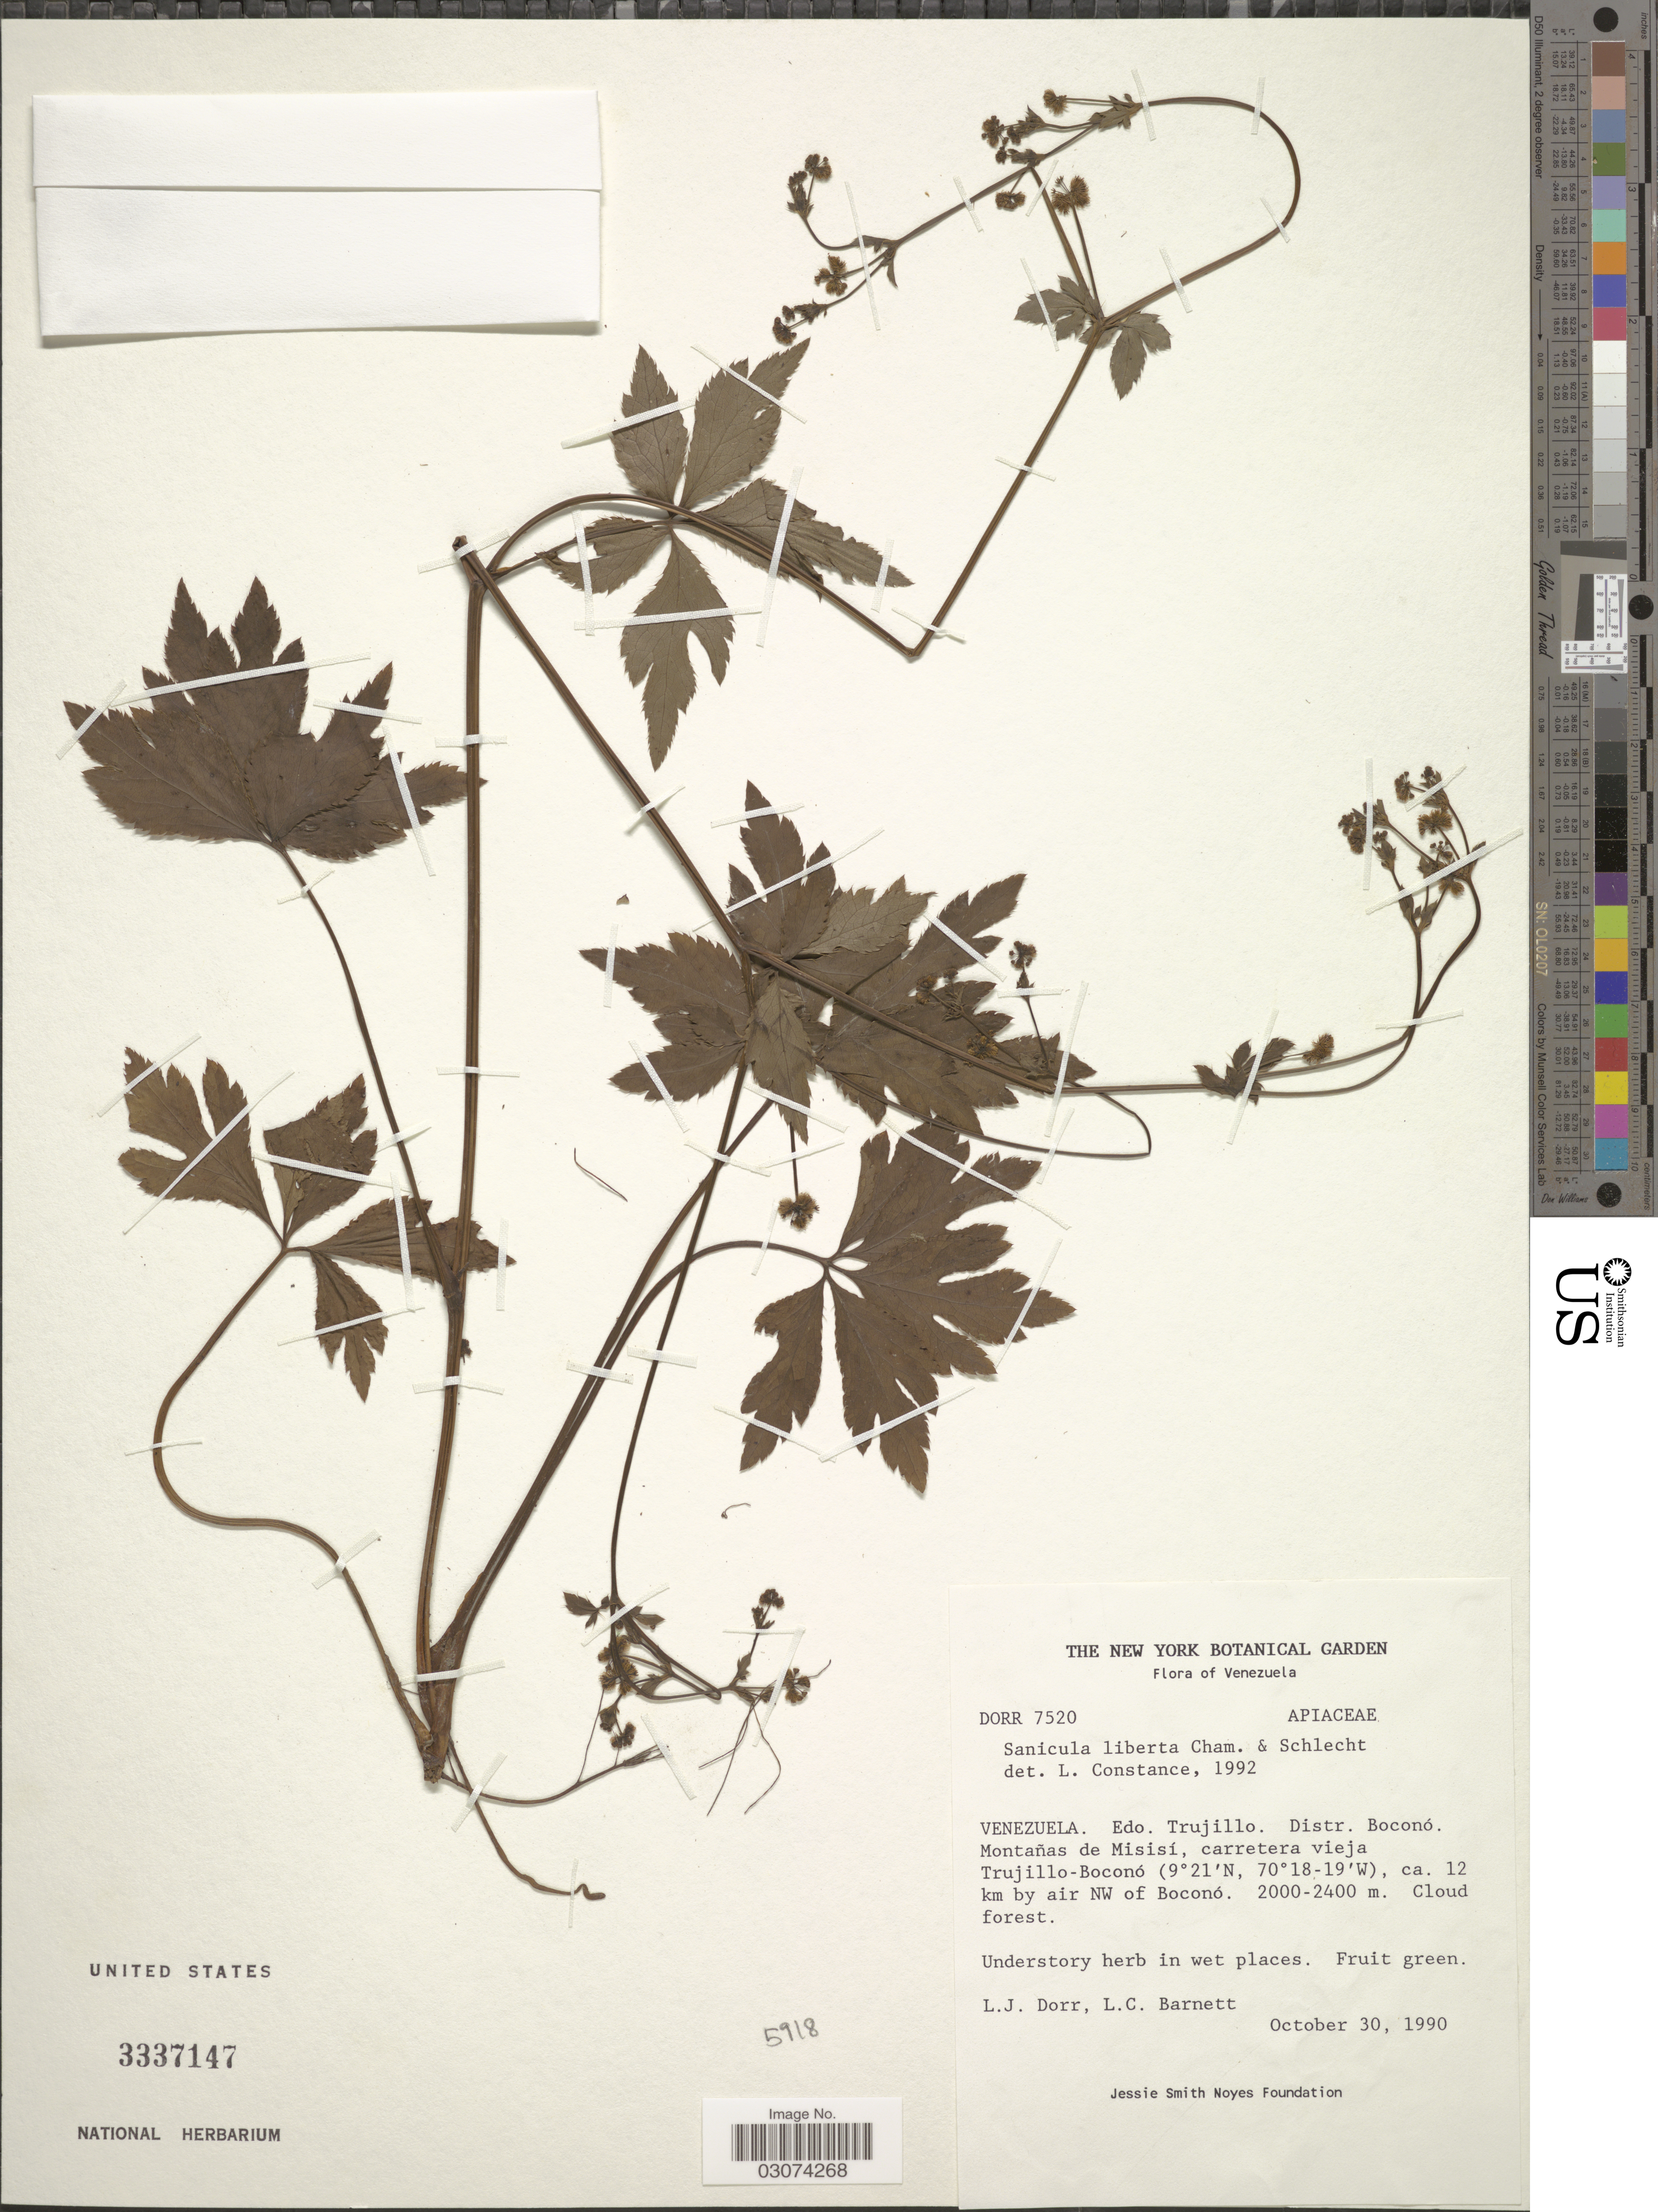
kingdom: Plantae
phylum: Tracheophyta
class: Magnoliopsida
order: Apiales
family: Apiaceae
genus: Sanicula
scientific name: Sanicula liberta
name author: Cham. & Schltdl.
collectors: L. J. Dorr & L. C. Barnett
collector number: DORR 7520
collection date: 1990-10-30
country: Venezuela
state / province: Trujillo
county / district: Boconó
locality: Montañas de Misisí, carretera vieja Trujillo-Boconó, ca. 12 km by air NW of Boconó.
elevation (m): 2000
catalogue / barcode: US 3337147